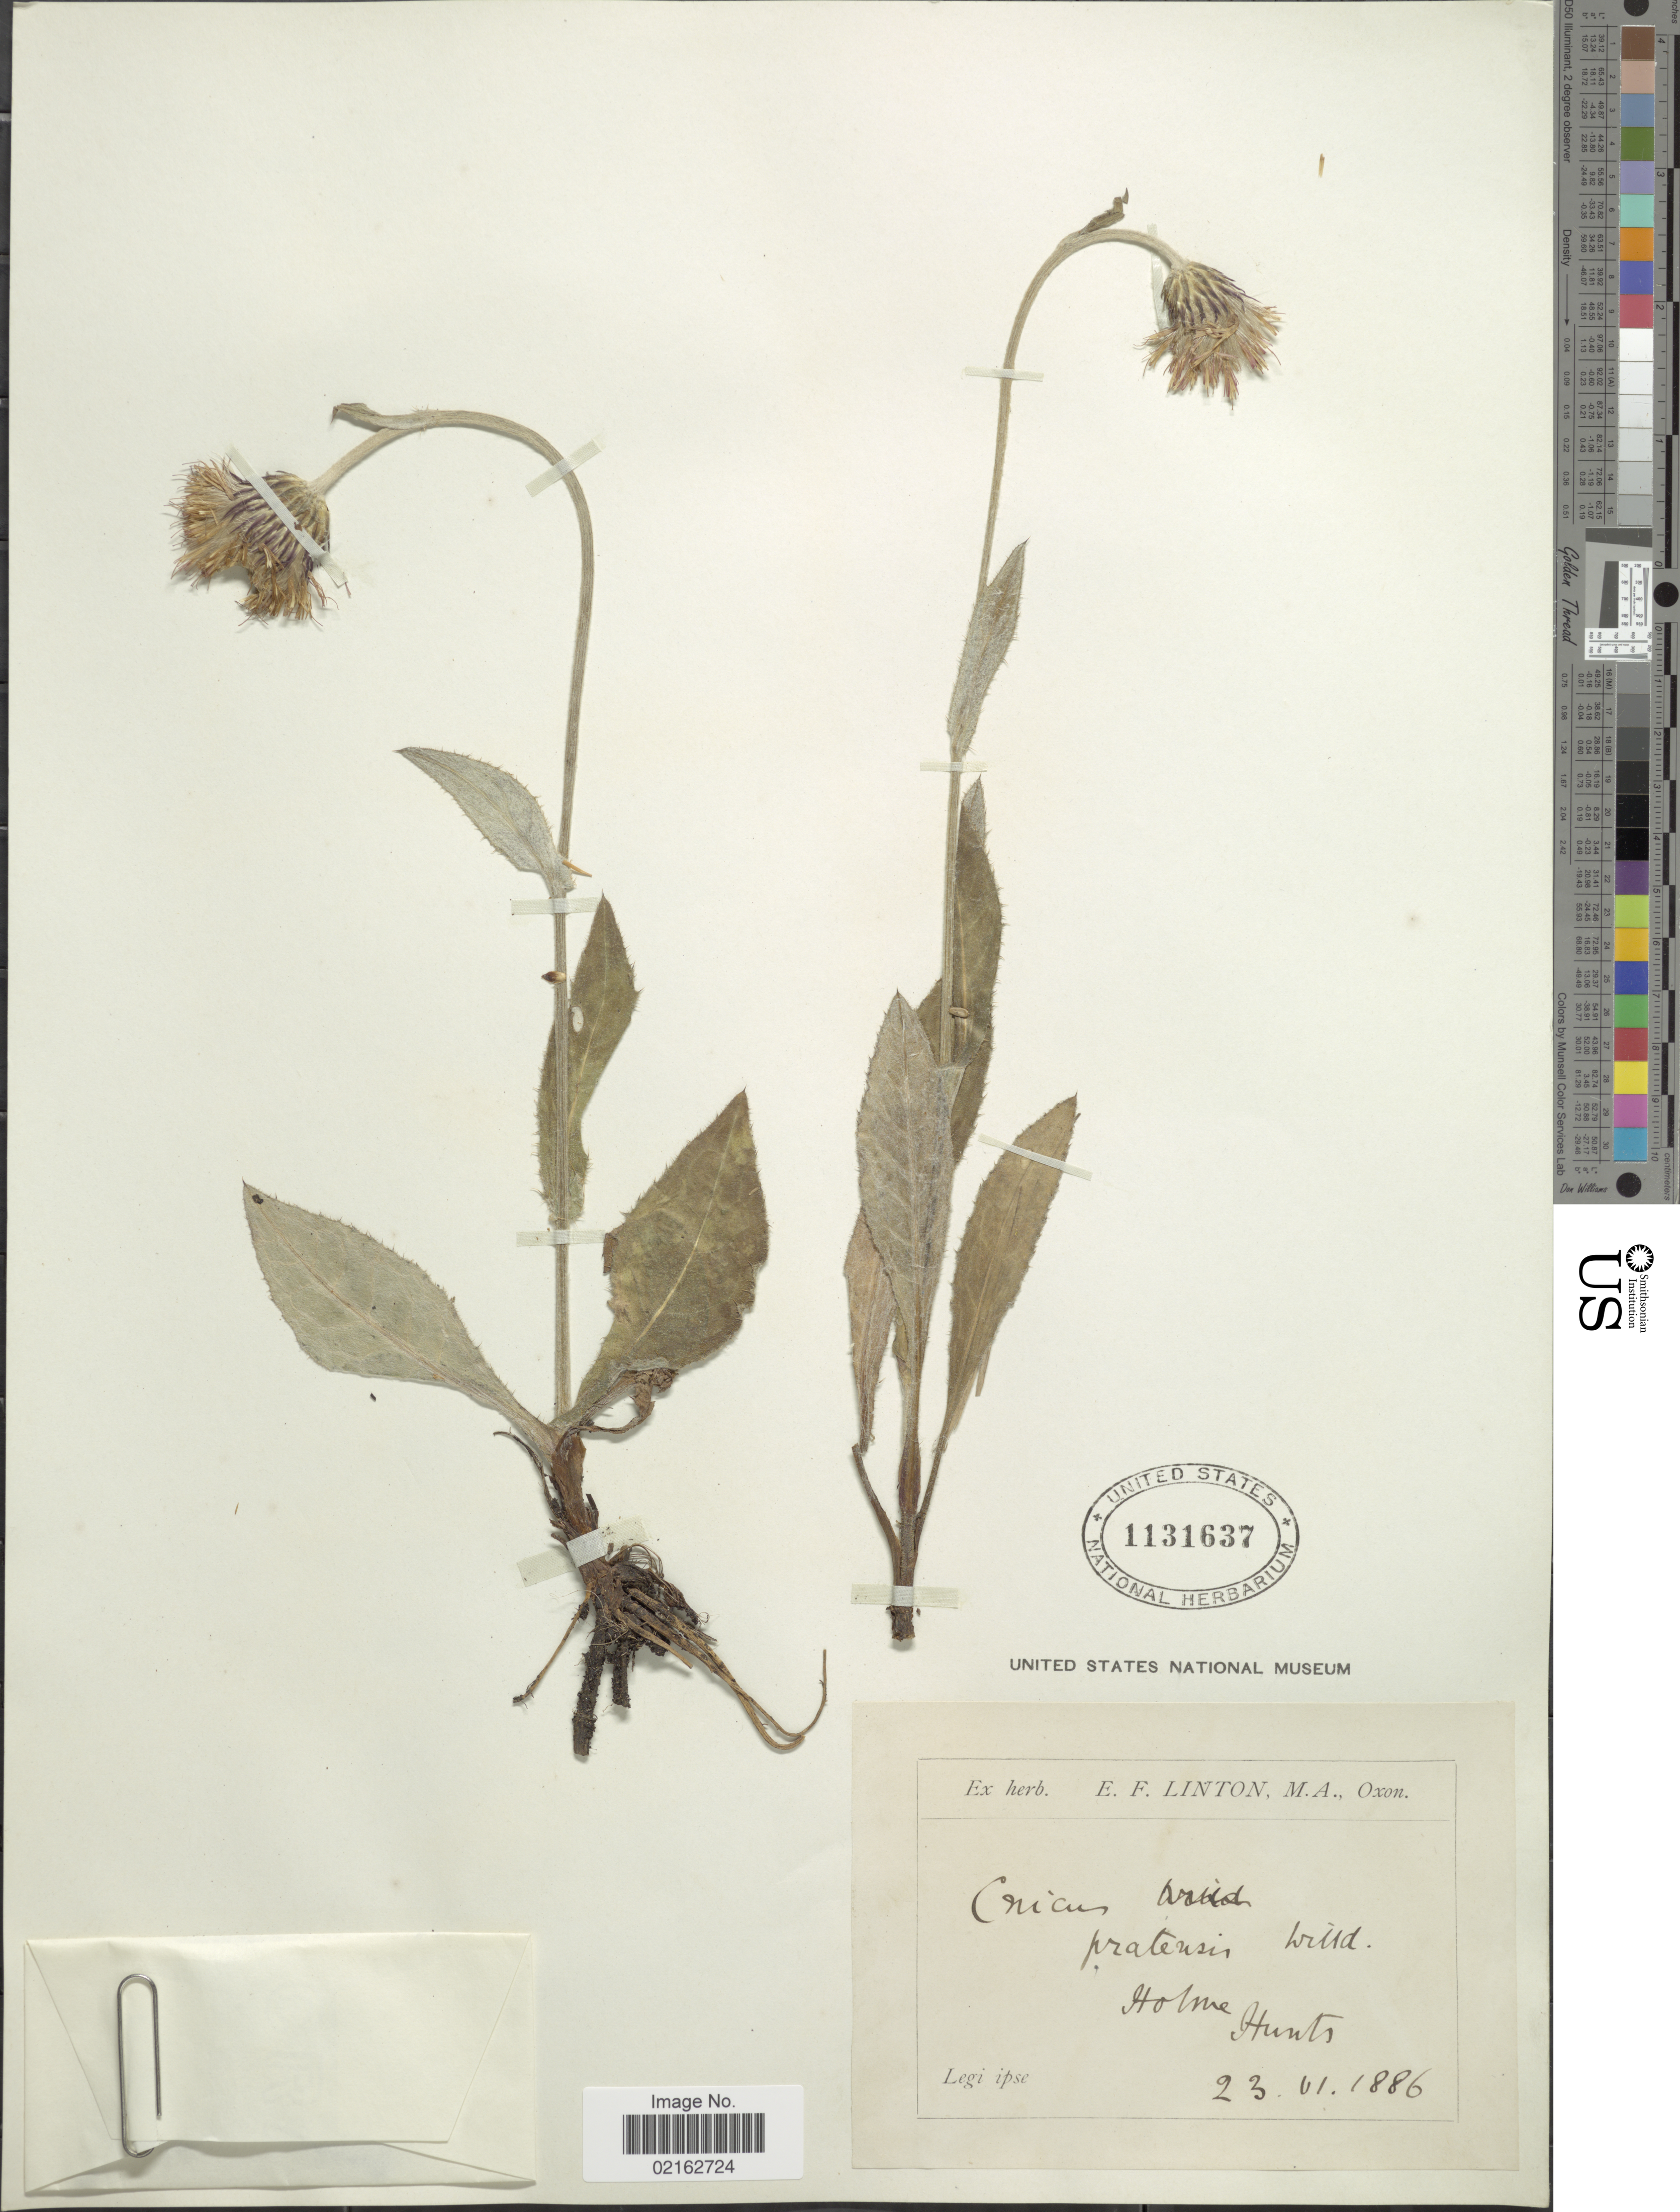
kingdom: Plantae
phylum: Tracheophyta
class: Magnoliopsida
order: Asterales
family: Asteraceae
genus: Cirsium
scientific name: Cirsium dissectum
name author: (L.) Hill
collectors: -. Ipse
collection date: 1886-01-23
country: United Kingdom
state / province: England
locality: Holme, Hunts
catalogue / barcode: US 1131637